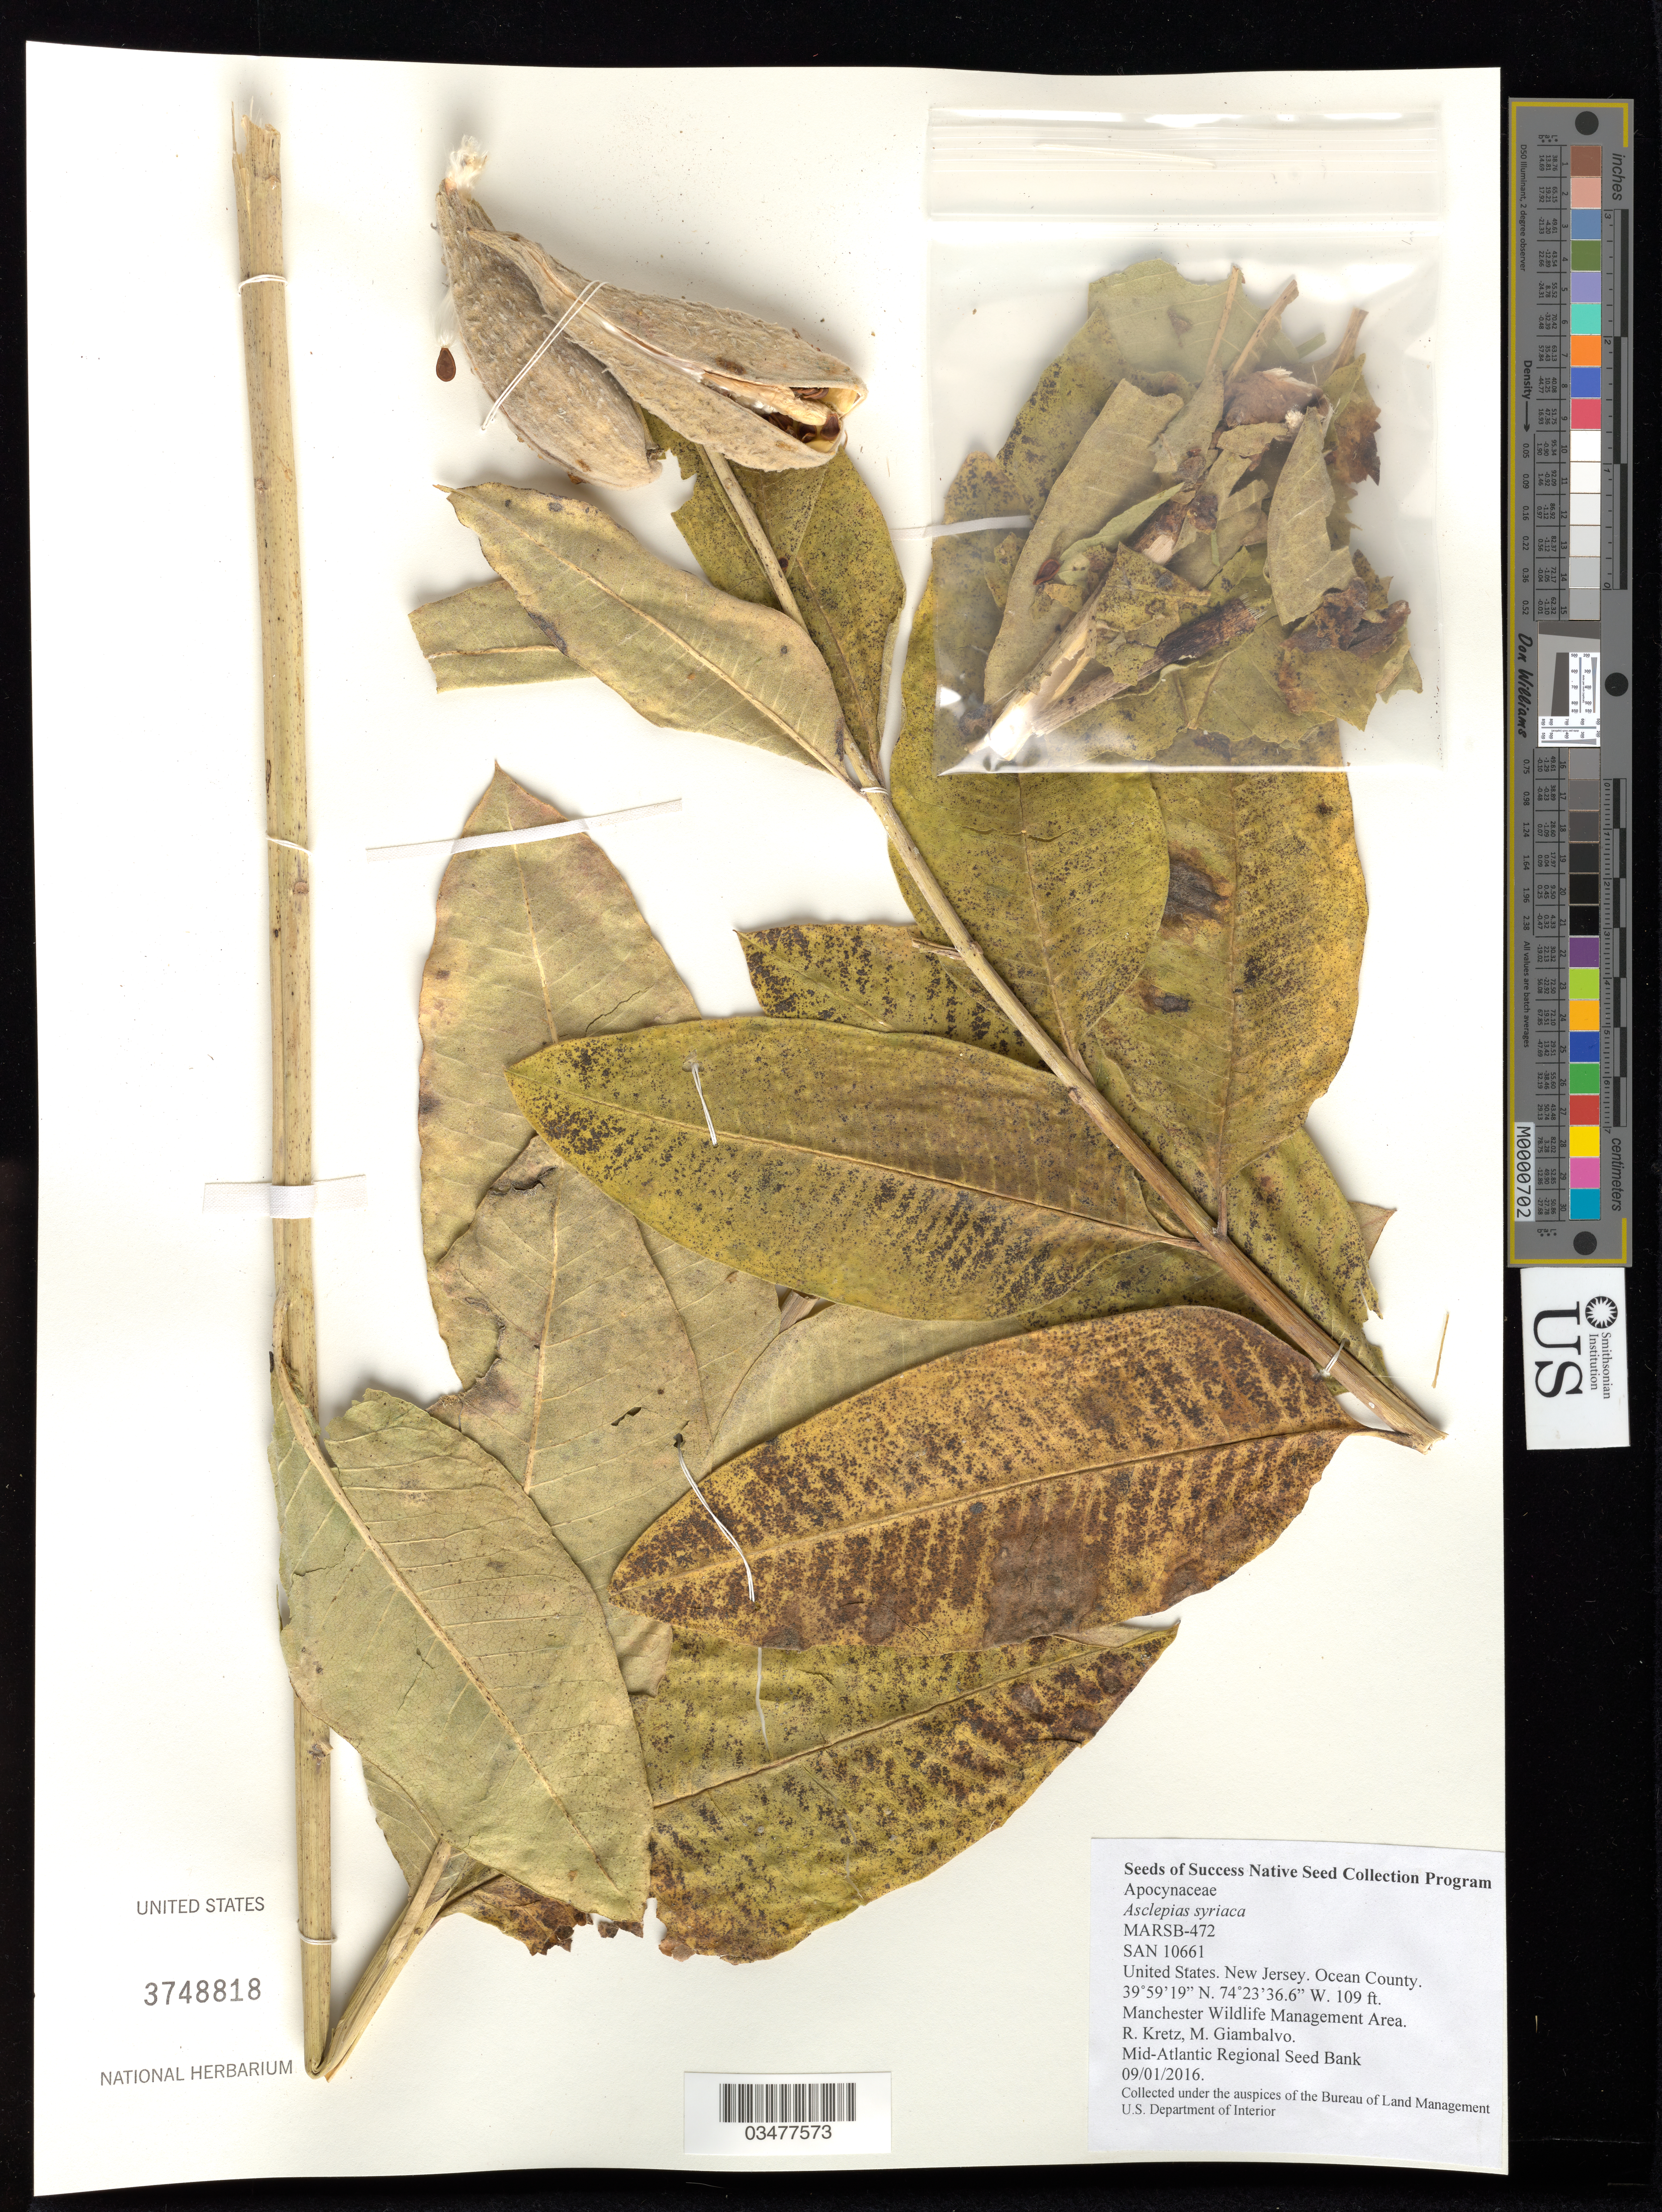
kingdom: Plantae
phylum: Tracheophyta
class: Magnoliopsida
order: Gentianales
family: Apocynaceae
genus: Asclepias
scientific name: Asclepias syriaca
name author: L.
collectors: R. Kretz & M. Giambalvo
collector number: MARSB-472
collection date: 2016-09-01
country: United States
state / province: New Jersey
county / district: Ocean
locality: Manchester Wildlife Management Area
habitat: grassland in pitch pine lowland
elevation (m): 33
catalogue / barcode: US 3748818